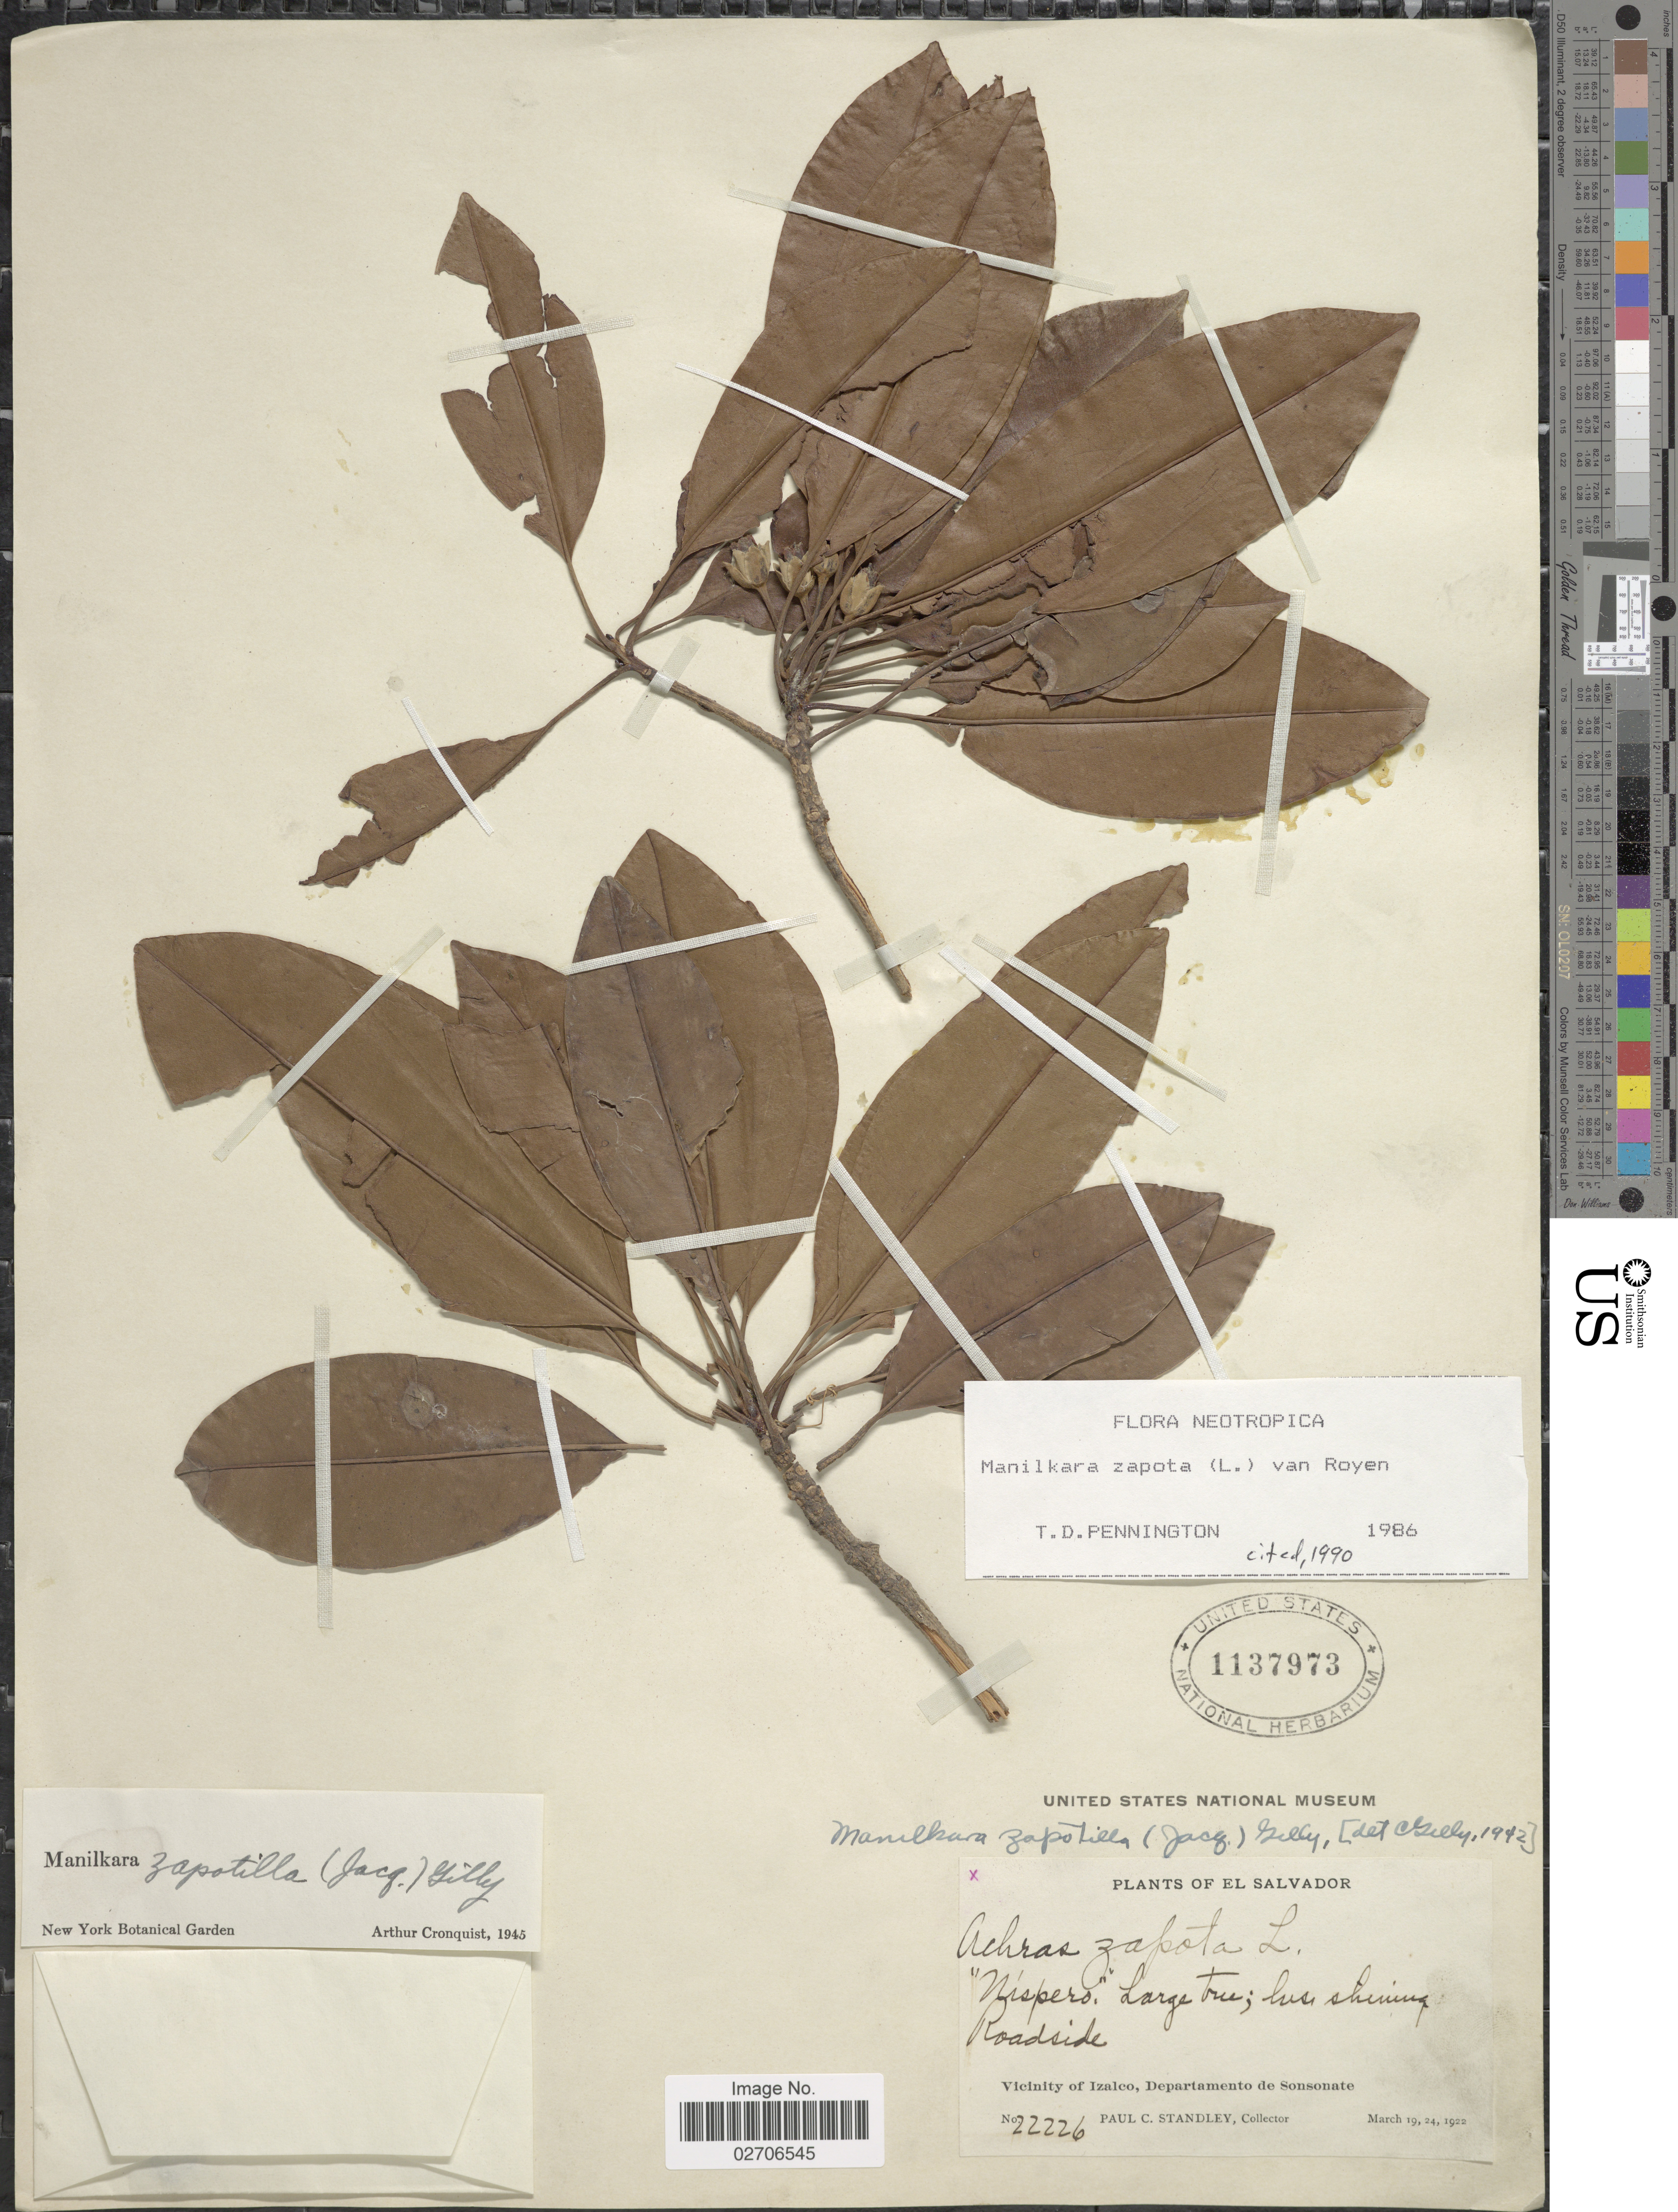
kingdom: Plantae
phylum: Tracheophyta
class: Magnoliopsida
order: Ericales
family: Sapotaceae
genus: Manilkara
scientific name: Manilkara zapota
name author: (L.) P. Royen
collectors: P. C. Standley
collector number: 22226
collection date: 1922-03-19/1922-03-24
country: El Salvador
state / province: Sonsonate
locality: Vicinity of Izalco, Departamento de Sonsonate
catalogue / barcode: US 1137973